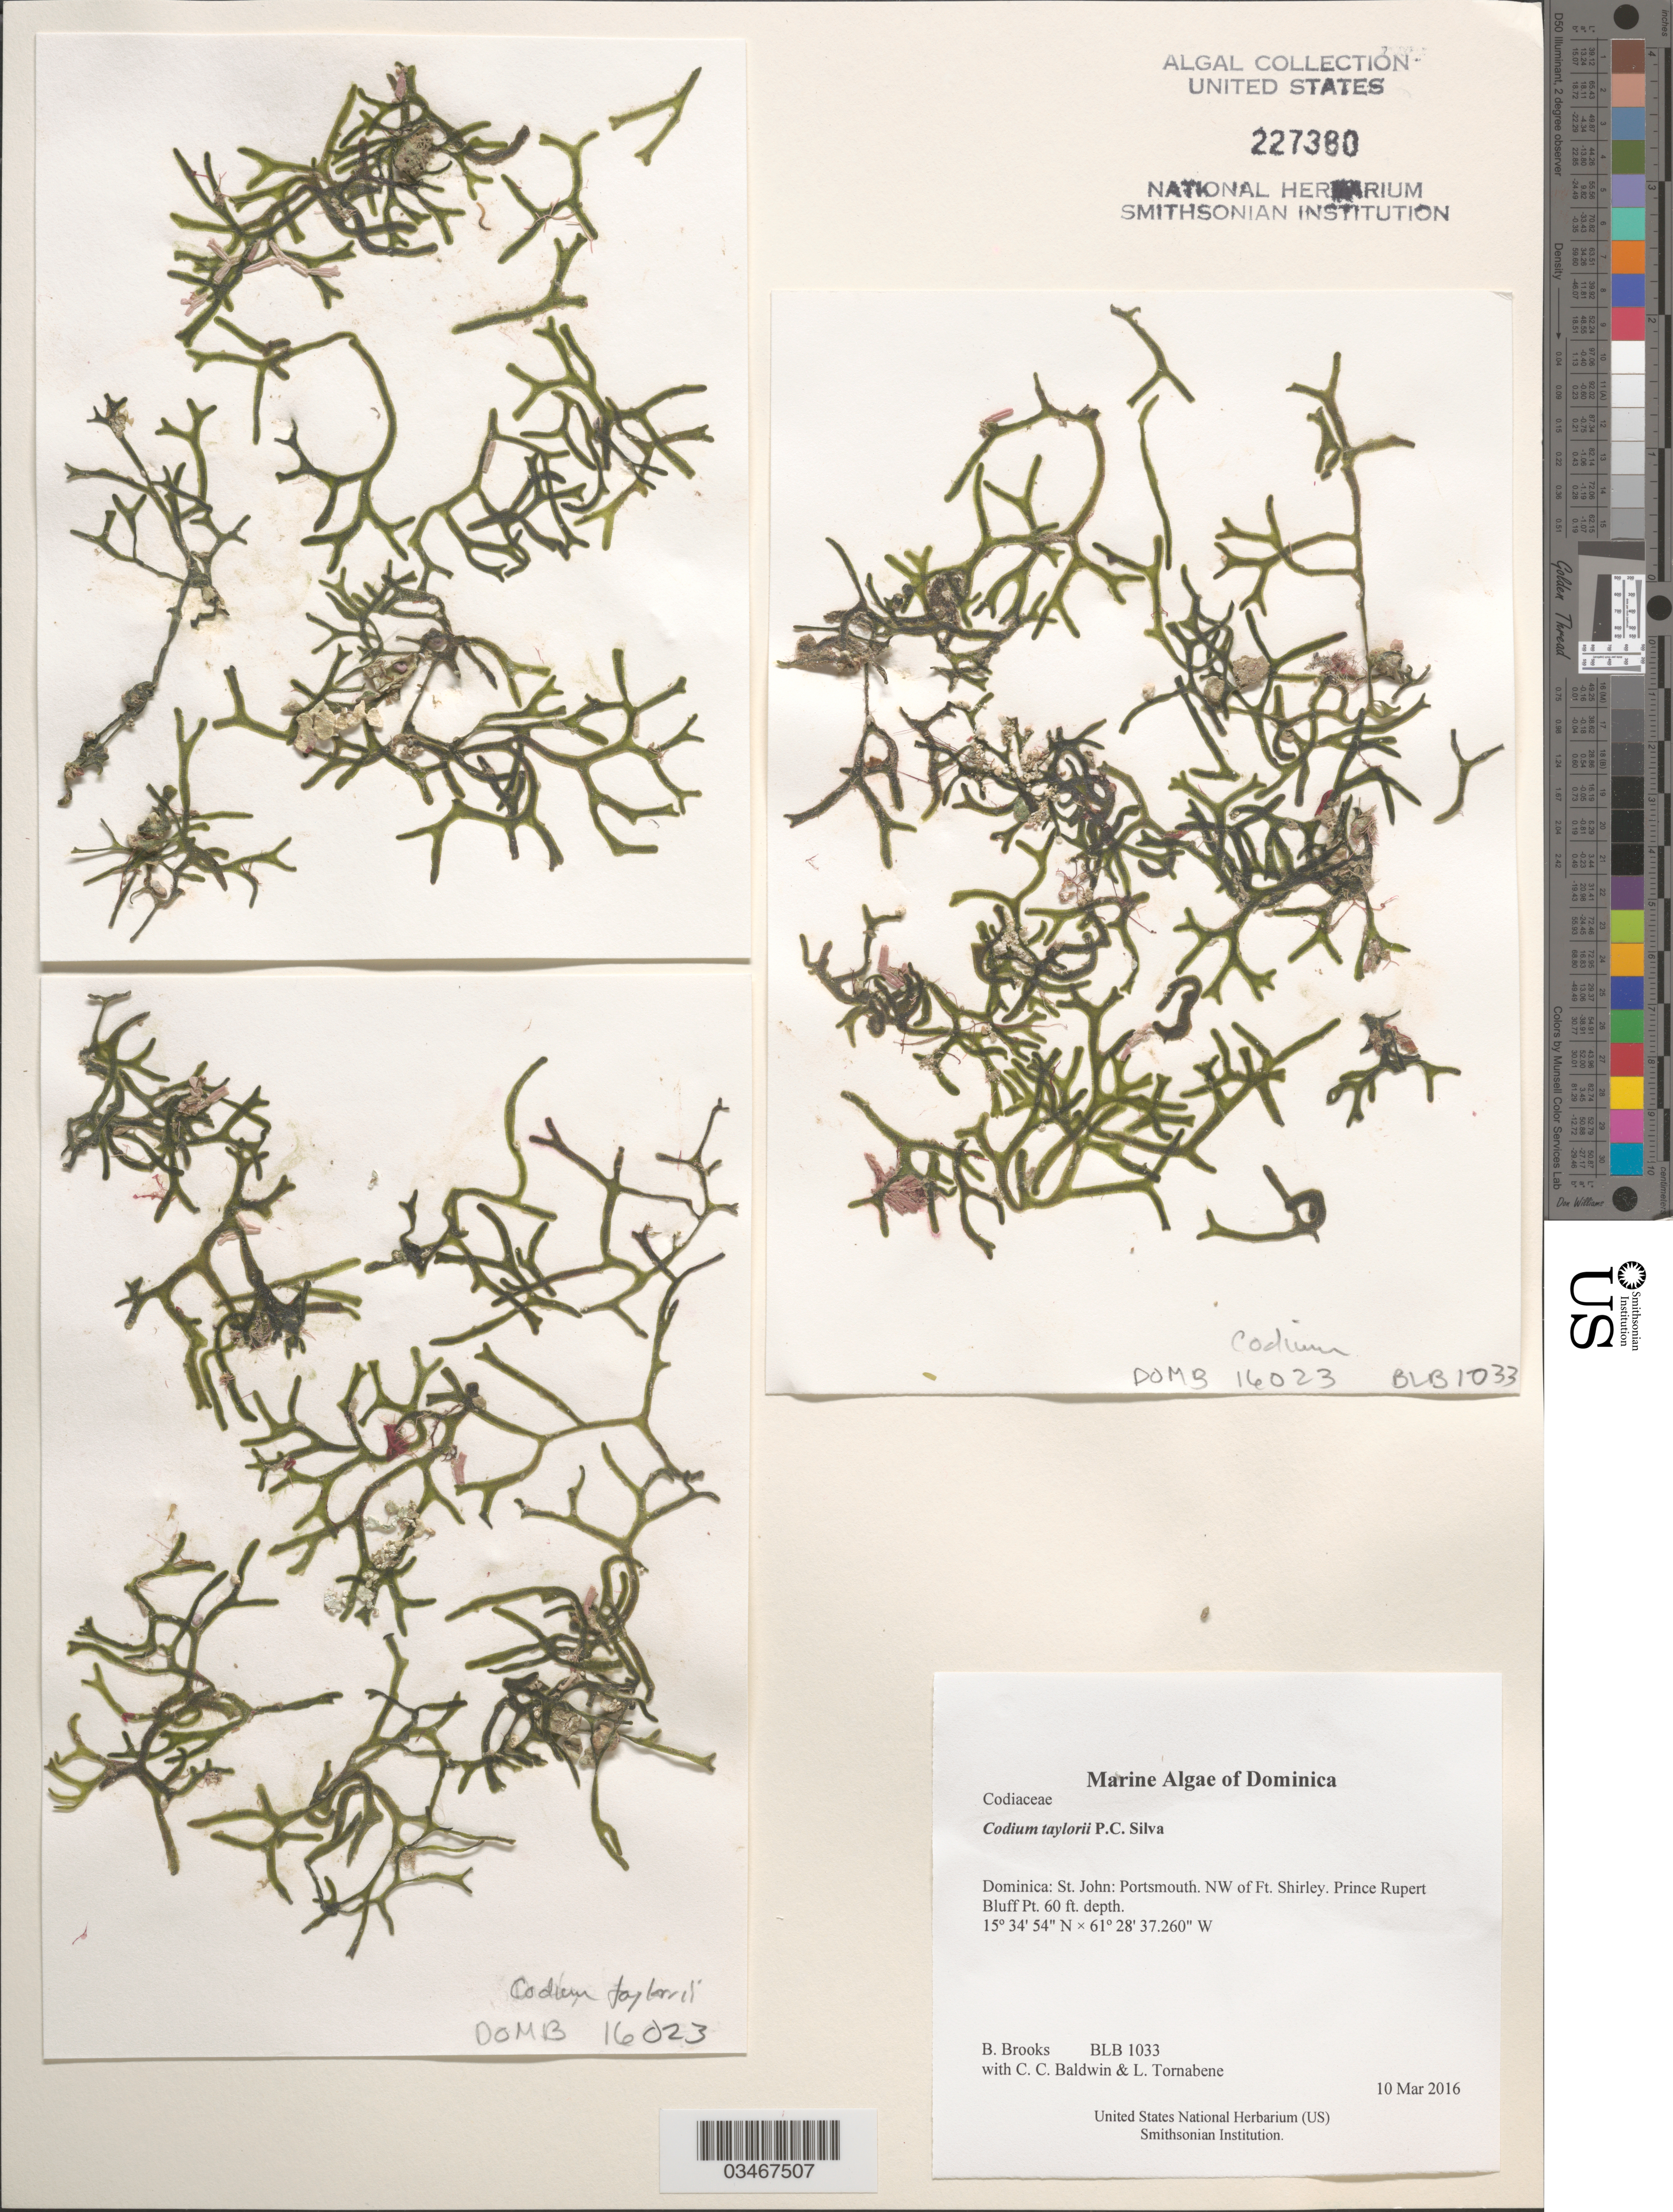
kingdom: Plantae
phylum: Chlorophyta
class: Ulvophyceae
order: Bryopsidales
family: Codiaceae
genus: Codium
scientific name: Codium taylorii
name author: P.C. Silva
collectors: B. Brooks, C. C. Baldwin & L. Tornabene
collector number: BLB 1033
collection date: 2016-03-10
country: Dominica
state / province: St. John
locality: Portsmouth. NW of Ft. Shirley. Prince Rubert Bluff Pt.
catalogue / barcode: US 227380